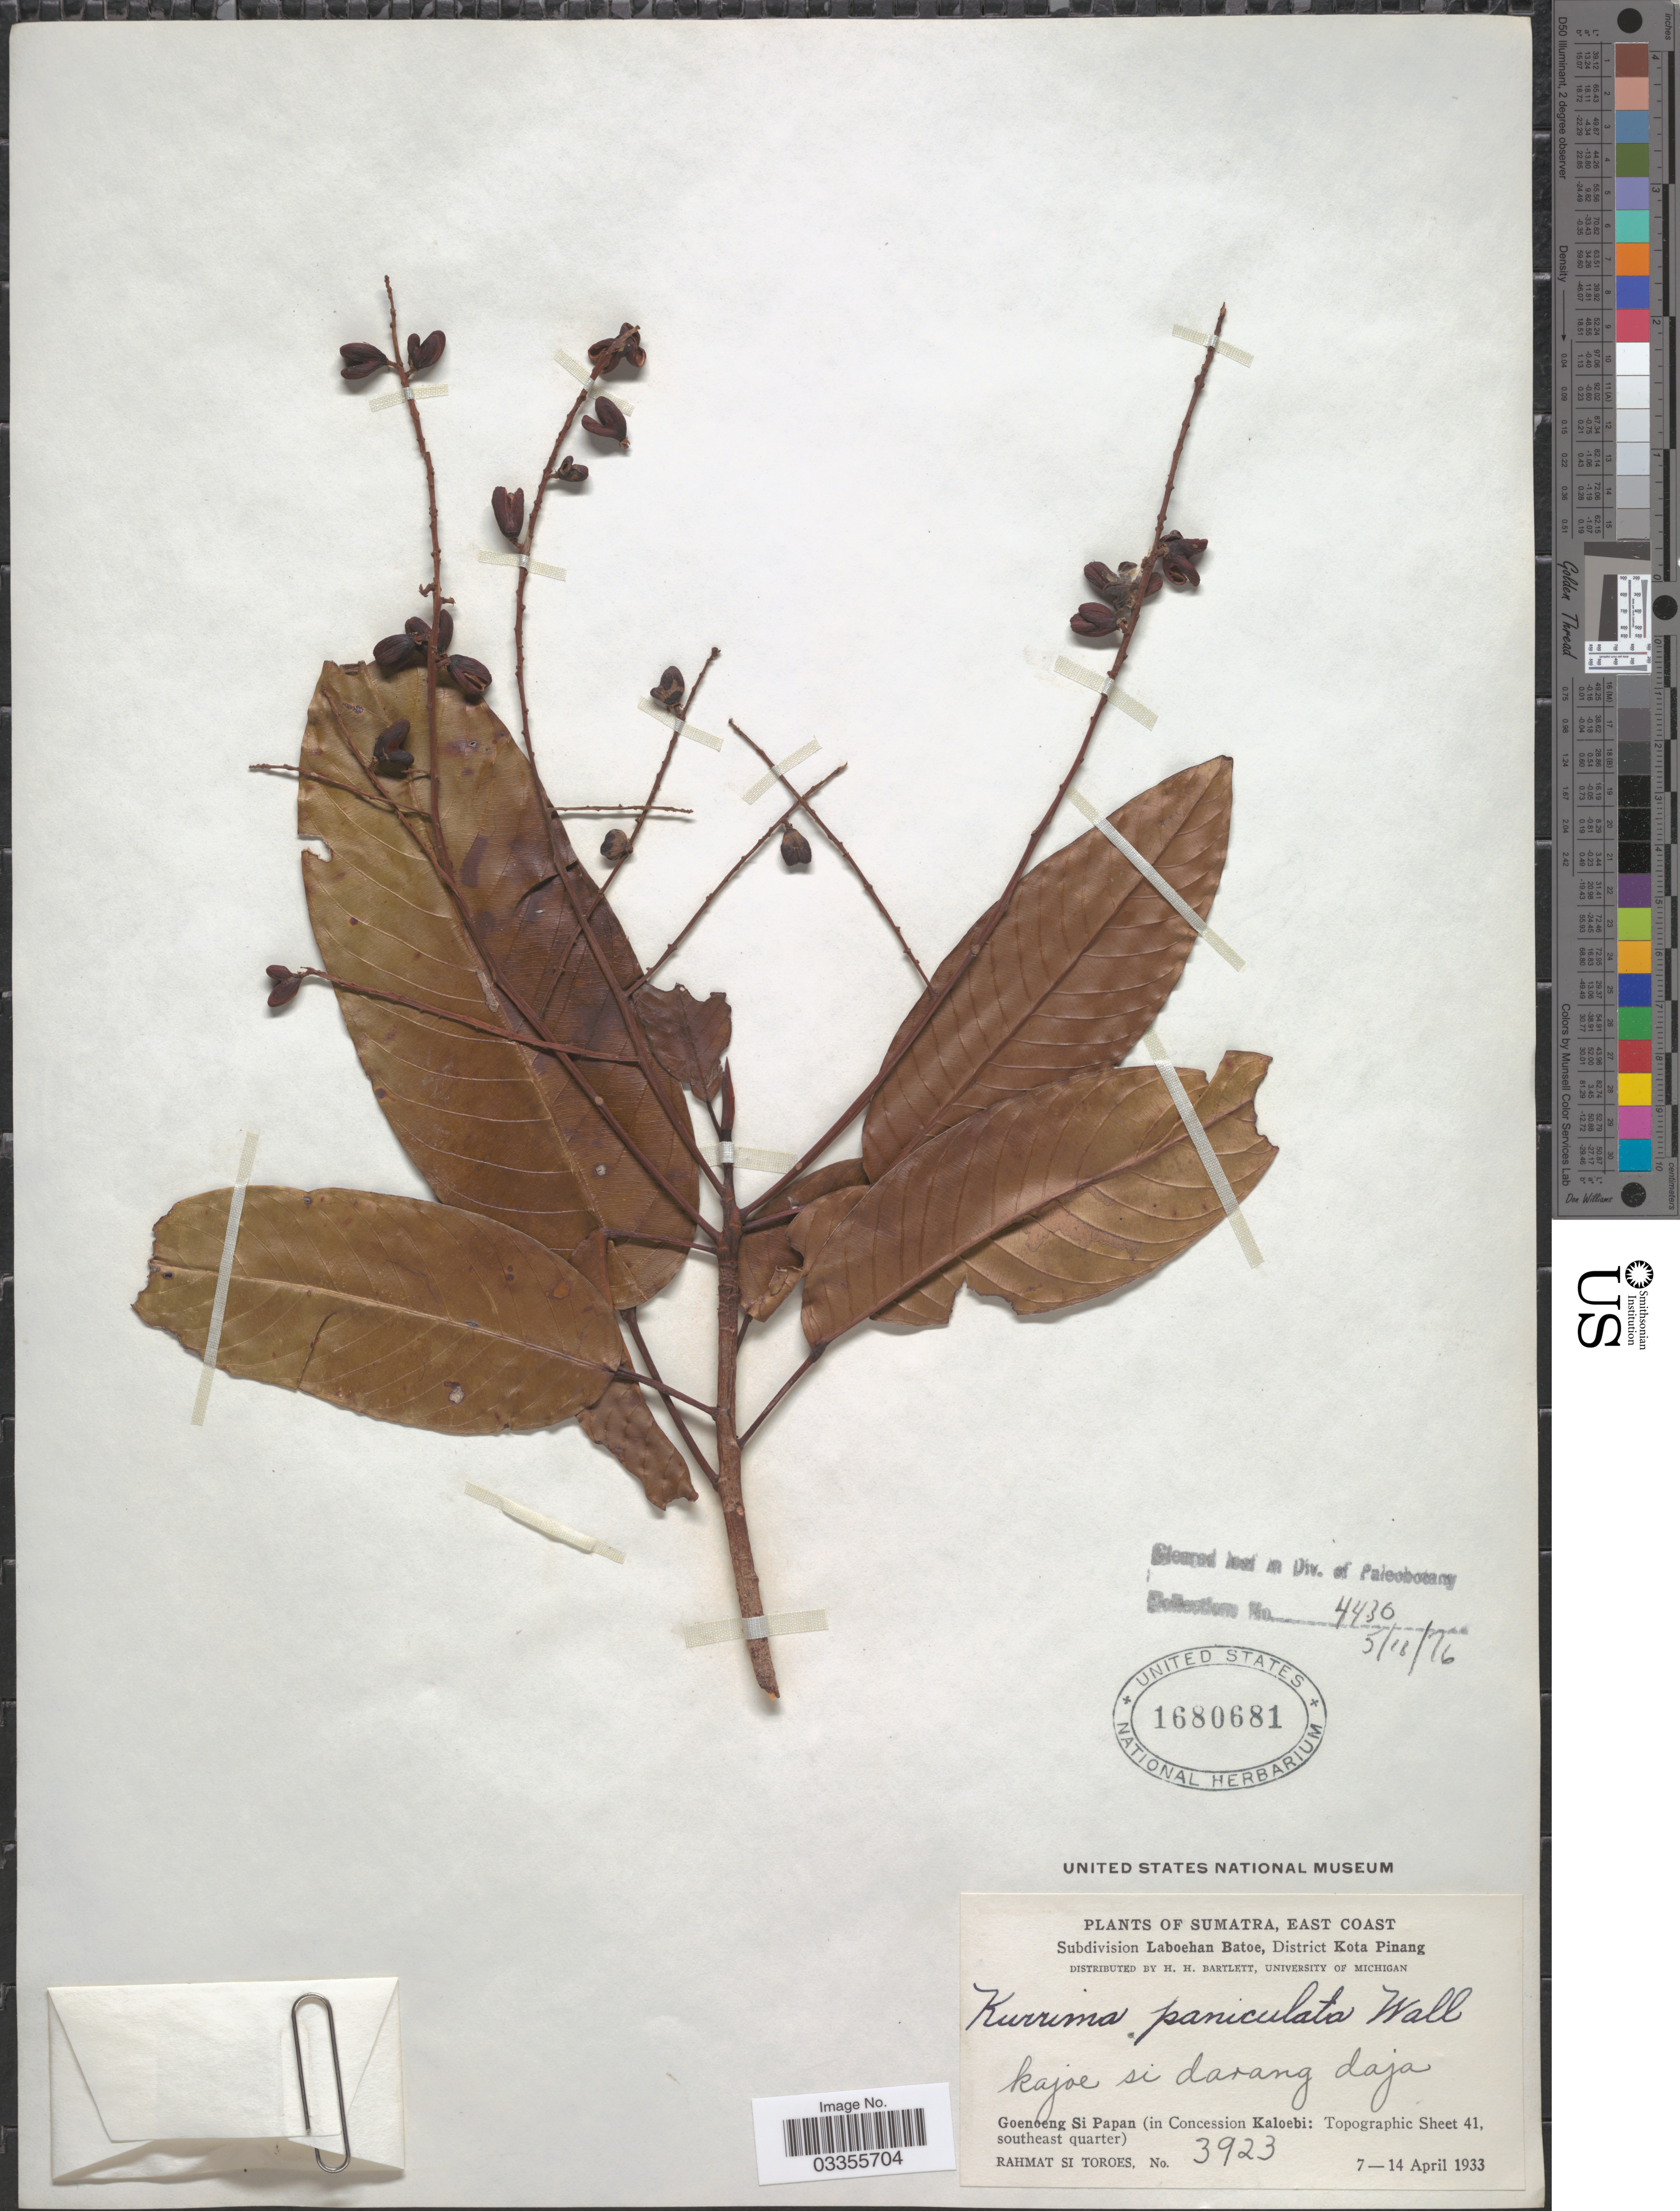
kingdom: Plantae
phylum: Tracheophyta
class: Magnoliopsida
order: Malpighiales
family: Centroplacaceae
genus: Bhesa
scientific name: Bhesa paniculata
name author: (Wall.) Arn.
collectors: Rahmat Si Boeea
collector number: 3923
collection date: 1933-04-07/1933-04-14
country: Indonesia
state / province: Sumatra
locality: East Coast. Subdivision Laboehan Batoe, District Kota Pinang. Goenoeng Si Papan (in Concession Kaloebi: Topographic Sheet 41, southeast quarter).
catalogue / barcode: US 1680681